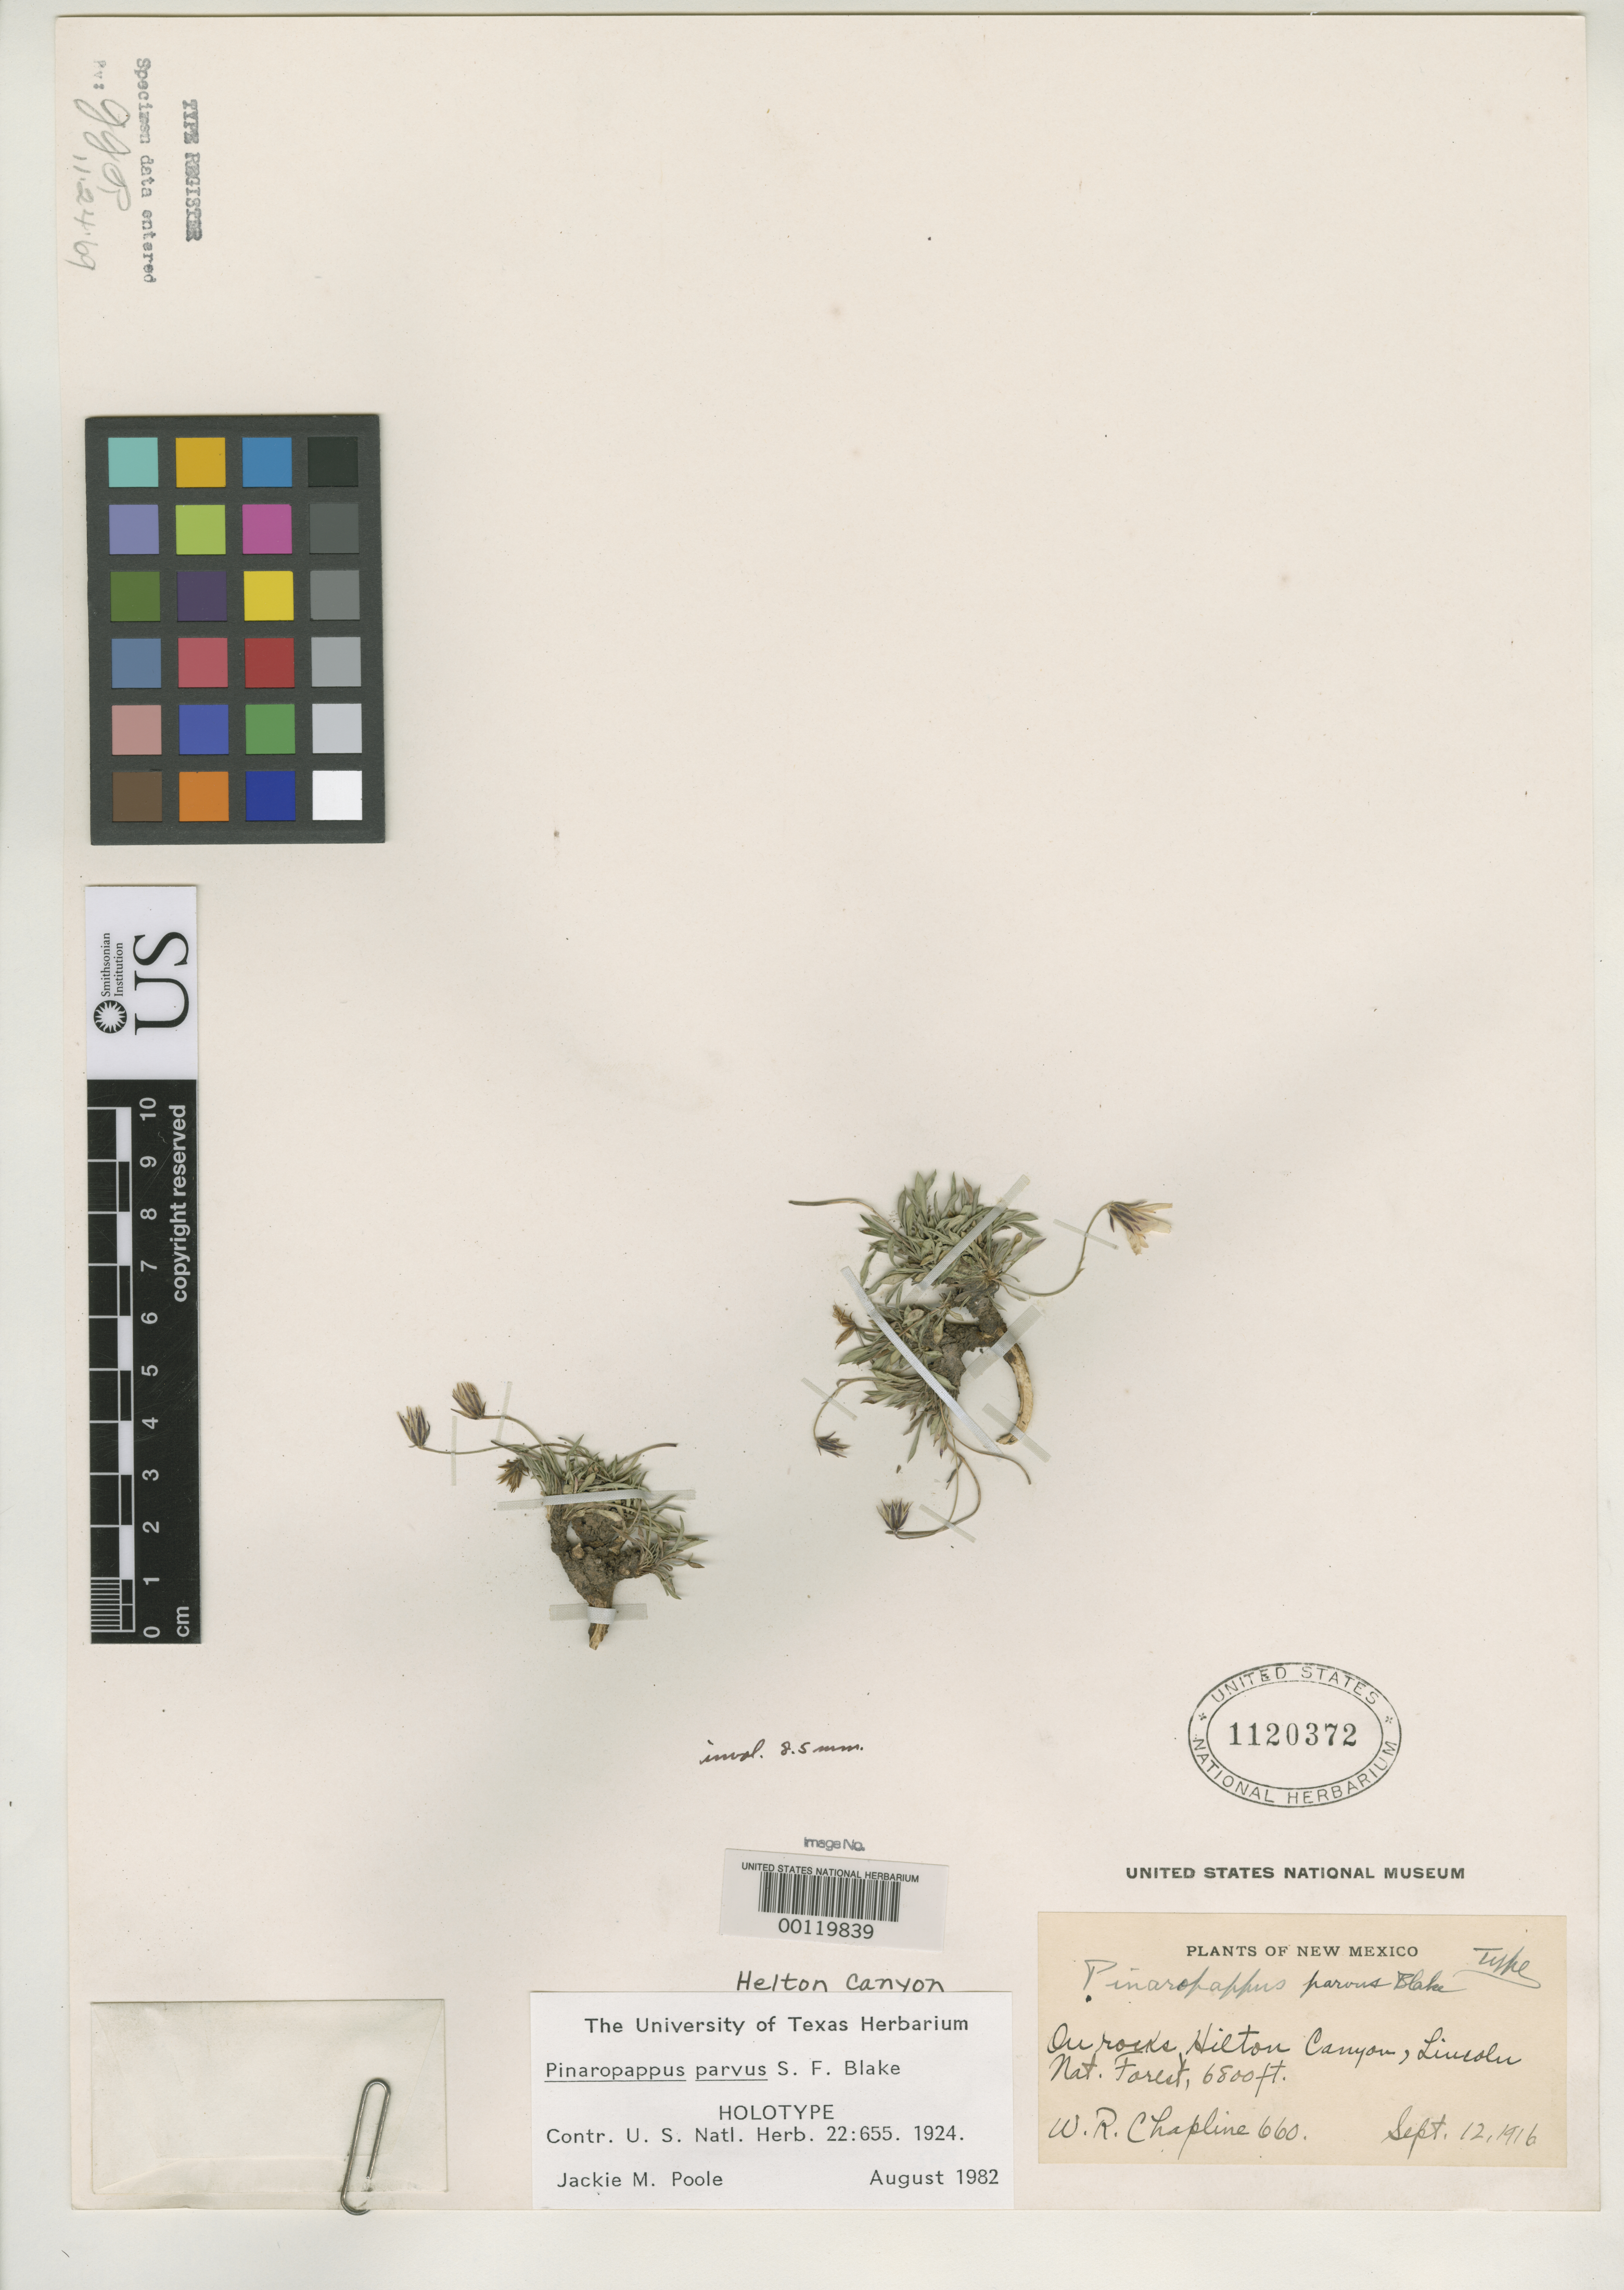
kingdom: Plantae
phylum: Tracheophyta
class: Magnoliopsida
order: Asterales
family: Asteraceae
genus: Pinaropappus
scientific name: Pinaropappus parvus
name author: S.F. Blake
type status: Holotype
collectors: W. Chapline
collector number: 660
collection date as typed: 12 Sep 1916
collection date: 1916-09-12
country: United States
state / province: New Mexico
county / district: Otero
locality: Lincoln National Forest, Hilton Canyon.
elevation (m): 2075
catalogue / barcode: US 1120372